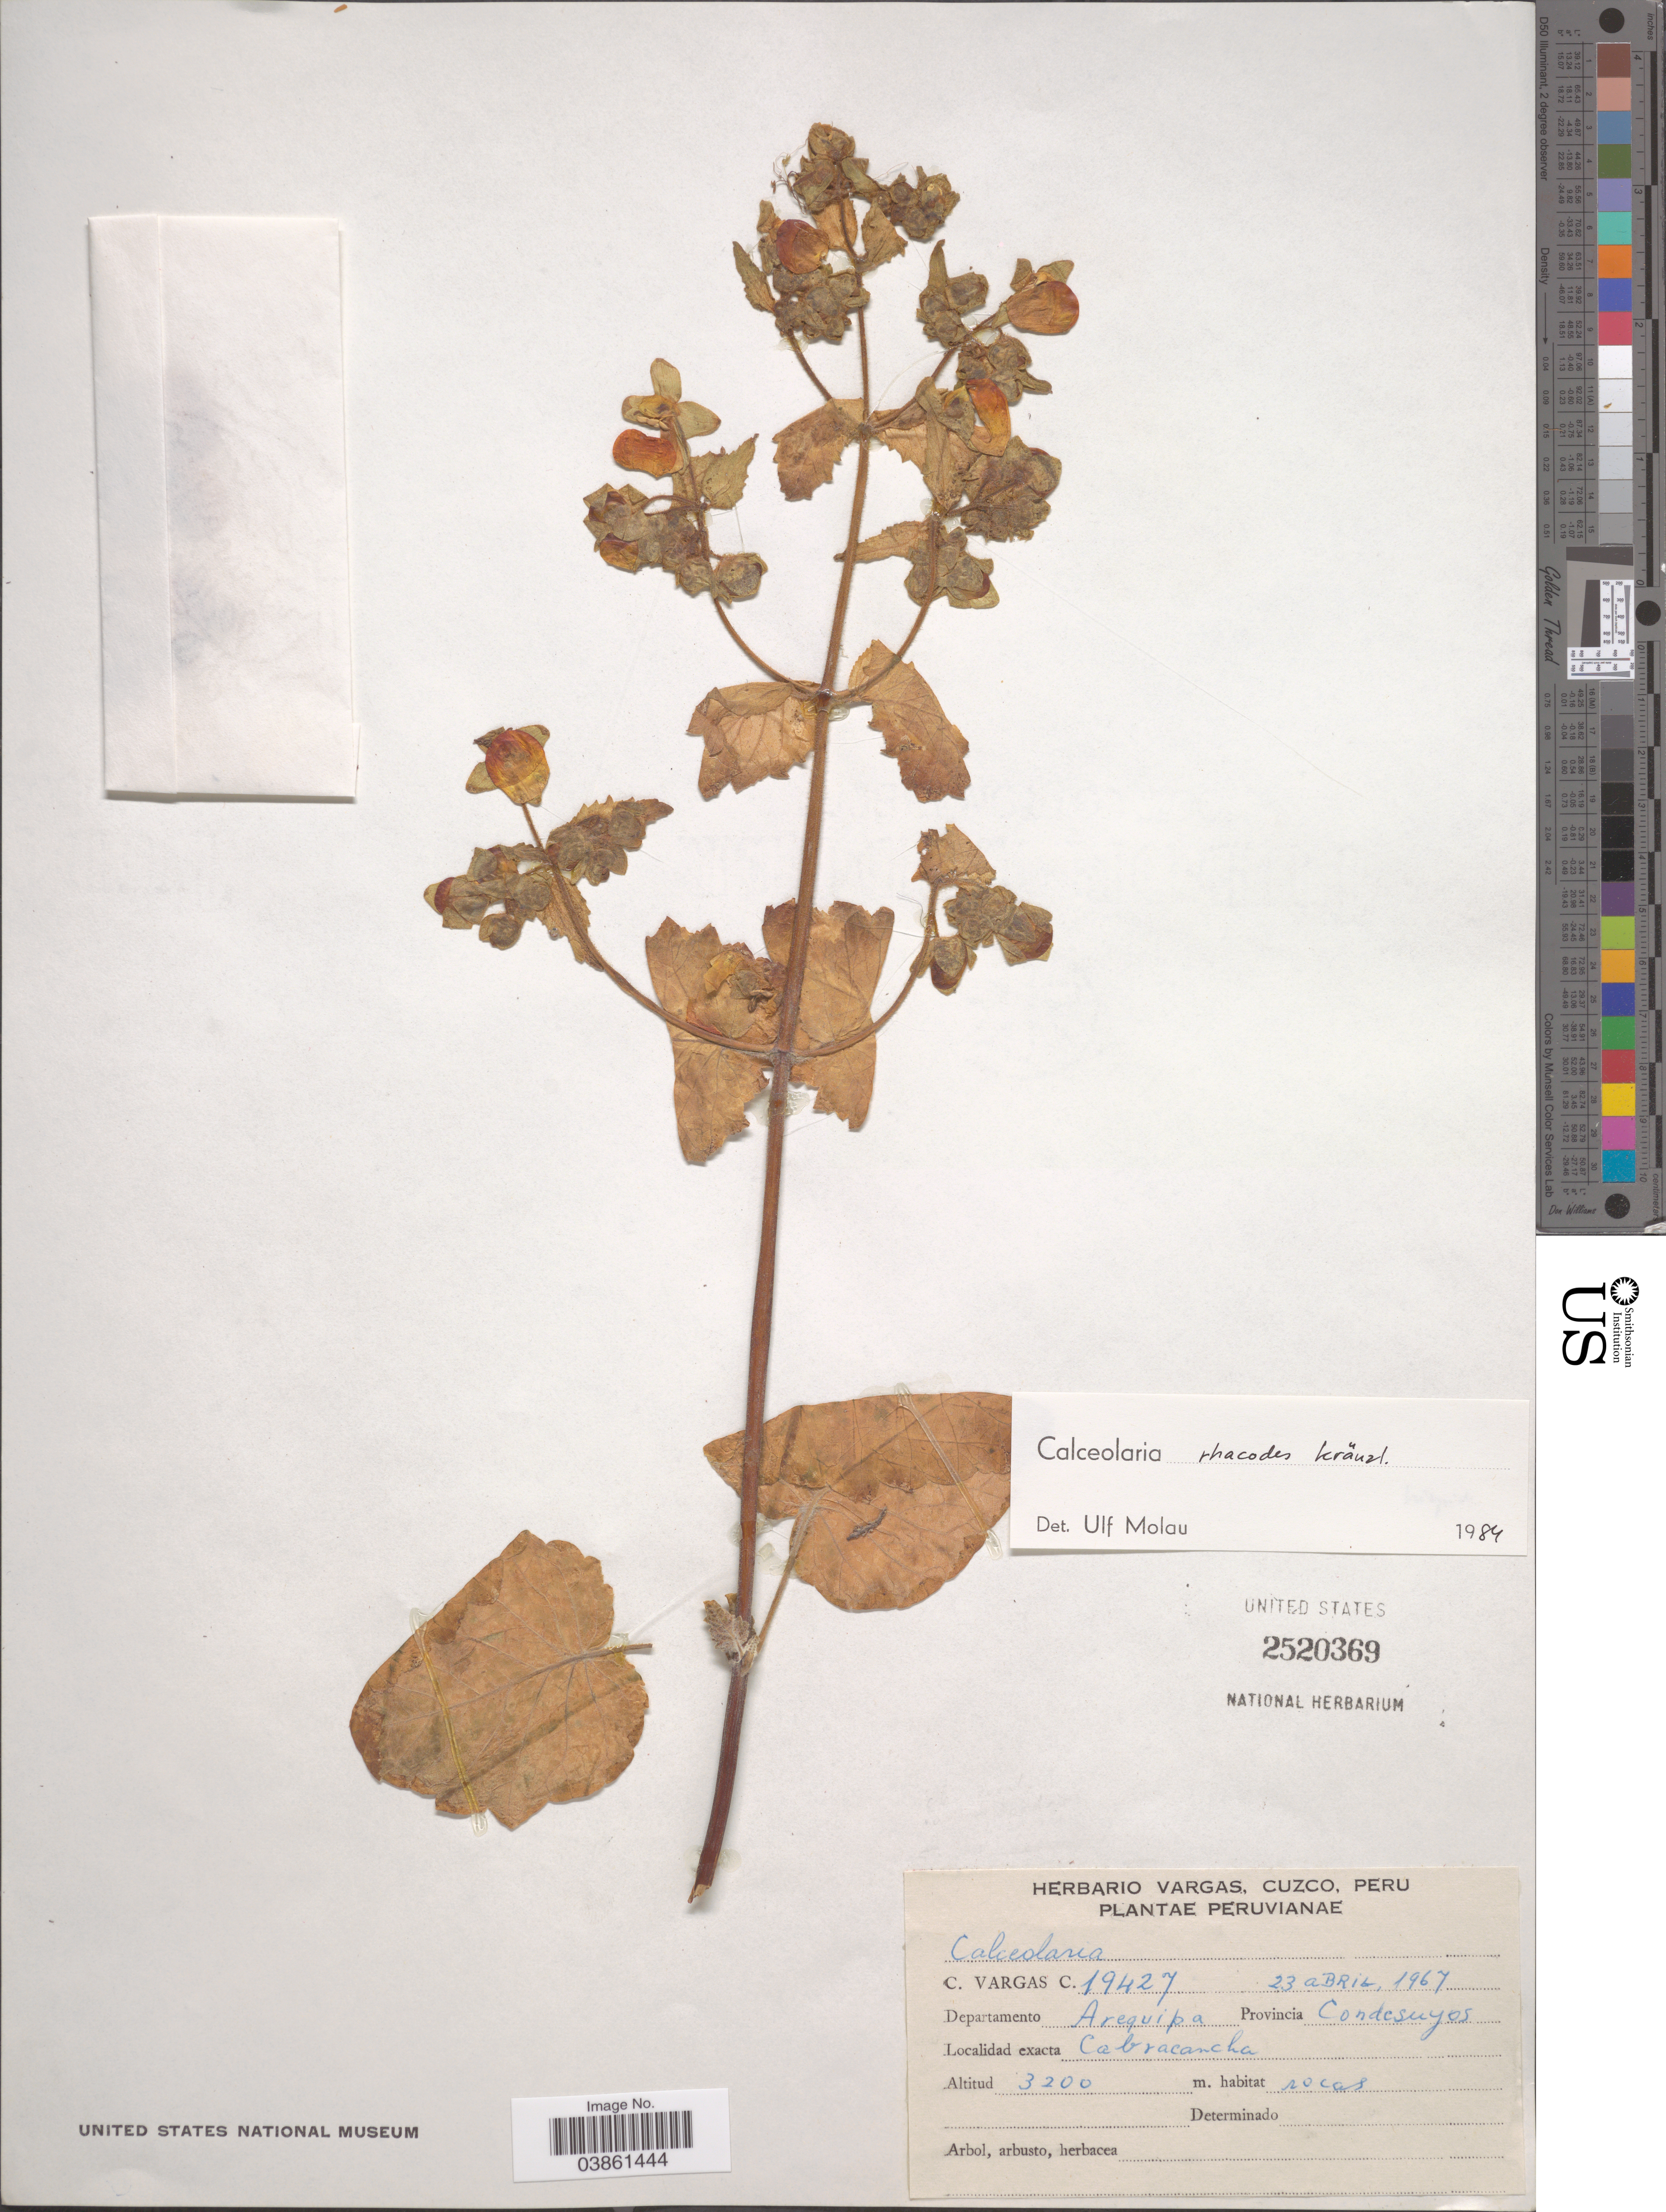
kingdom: Plantae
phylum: Tracheophyta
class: Magnoliopsida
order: Lamiales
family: Calceolariaceae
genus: Calceolaria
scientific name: Calceolaria rhacodes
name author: Kraenzl.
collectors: C. Vargas Calderón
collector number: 19427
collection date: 1967-04-23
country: Peru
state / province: Arequipa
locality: Departamento Arequipa. Provincia Condesuyos. Cabracancha.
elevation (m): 3200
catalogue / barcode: US 2520369